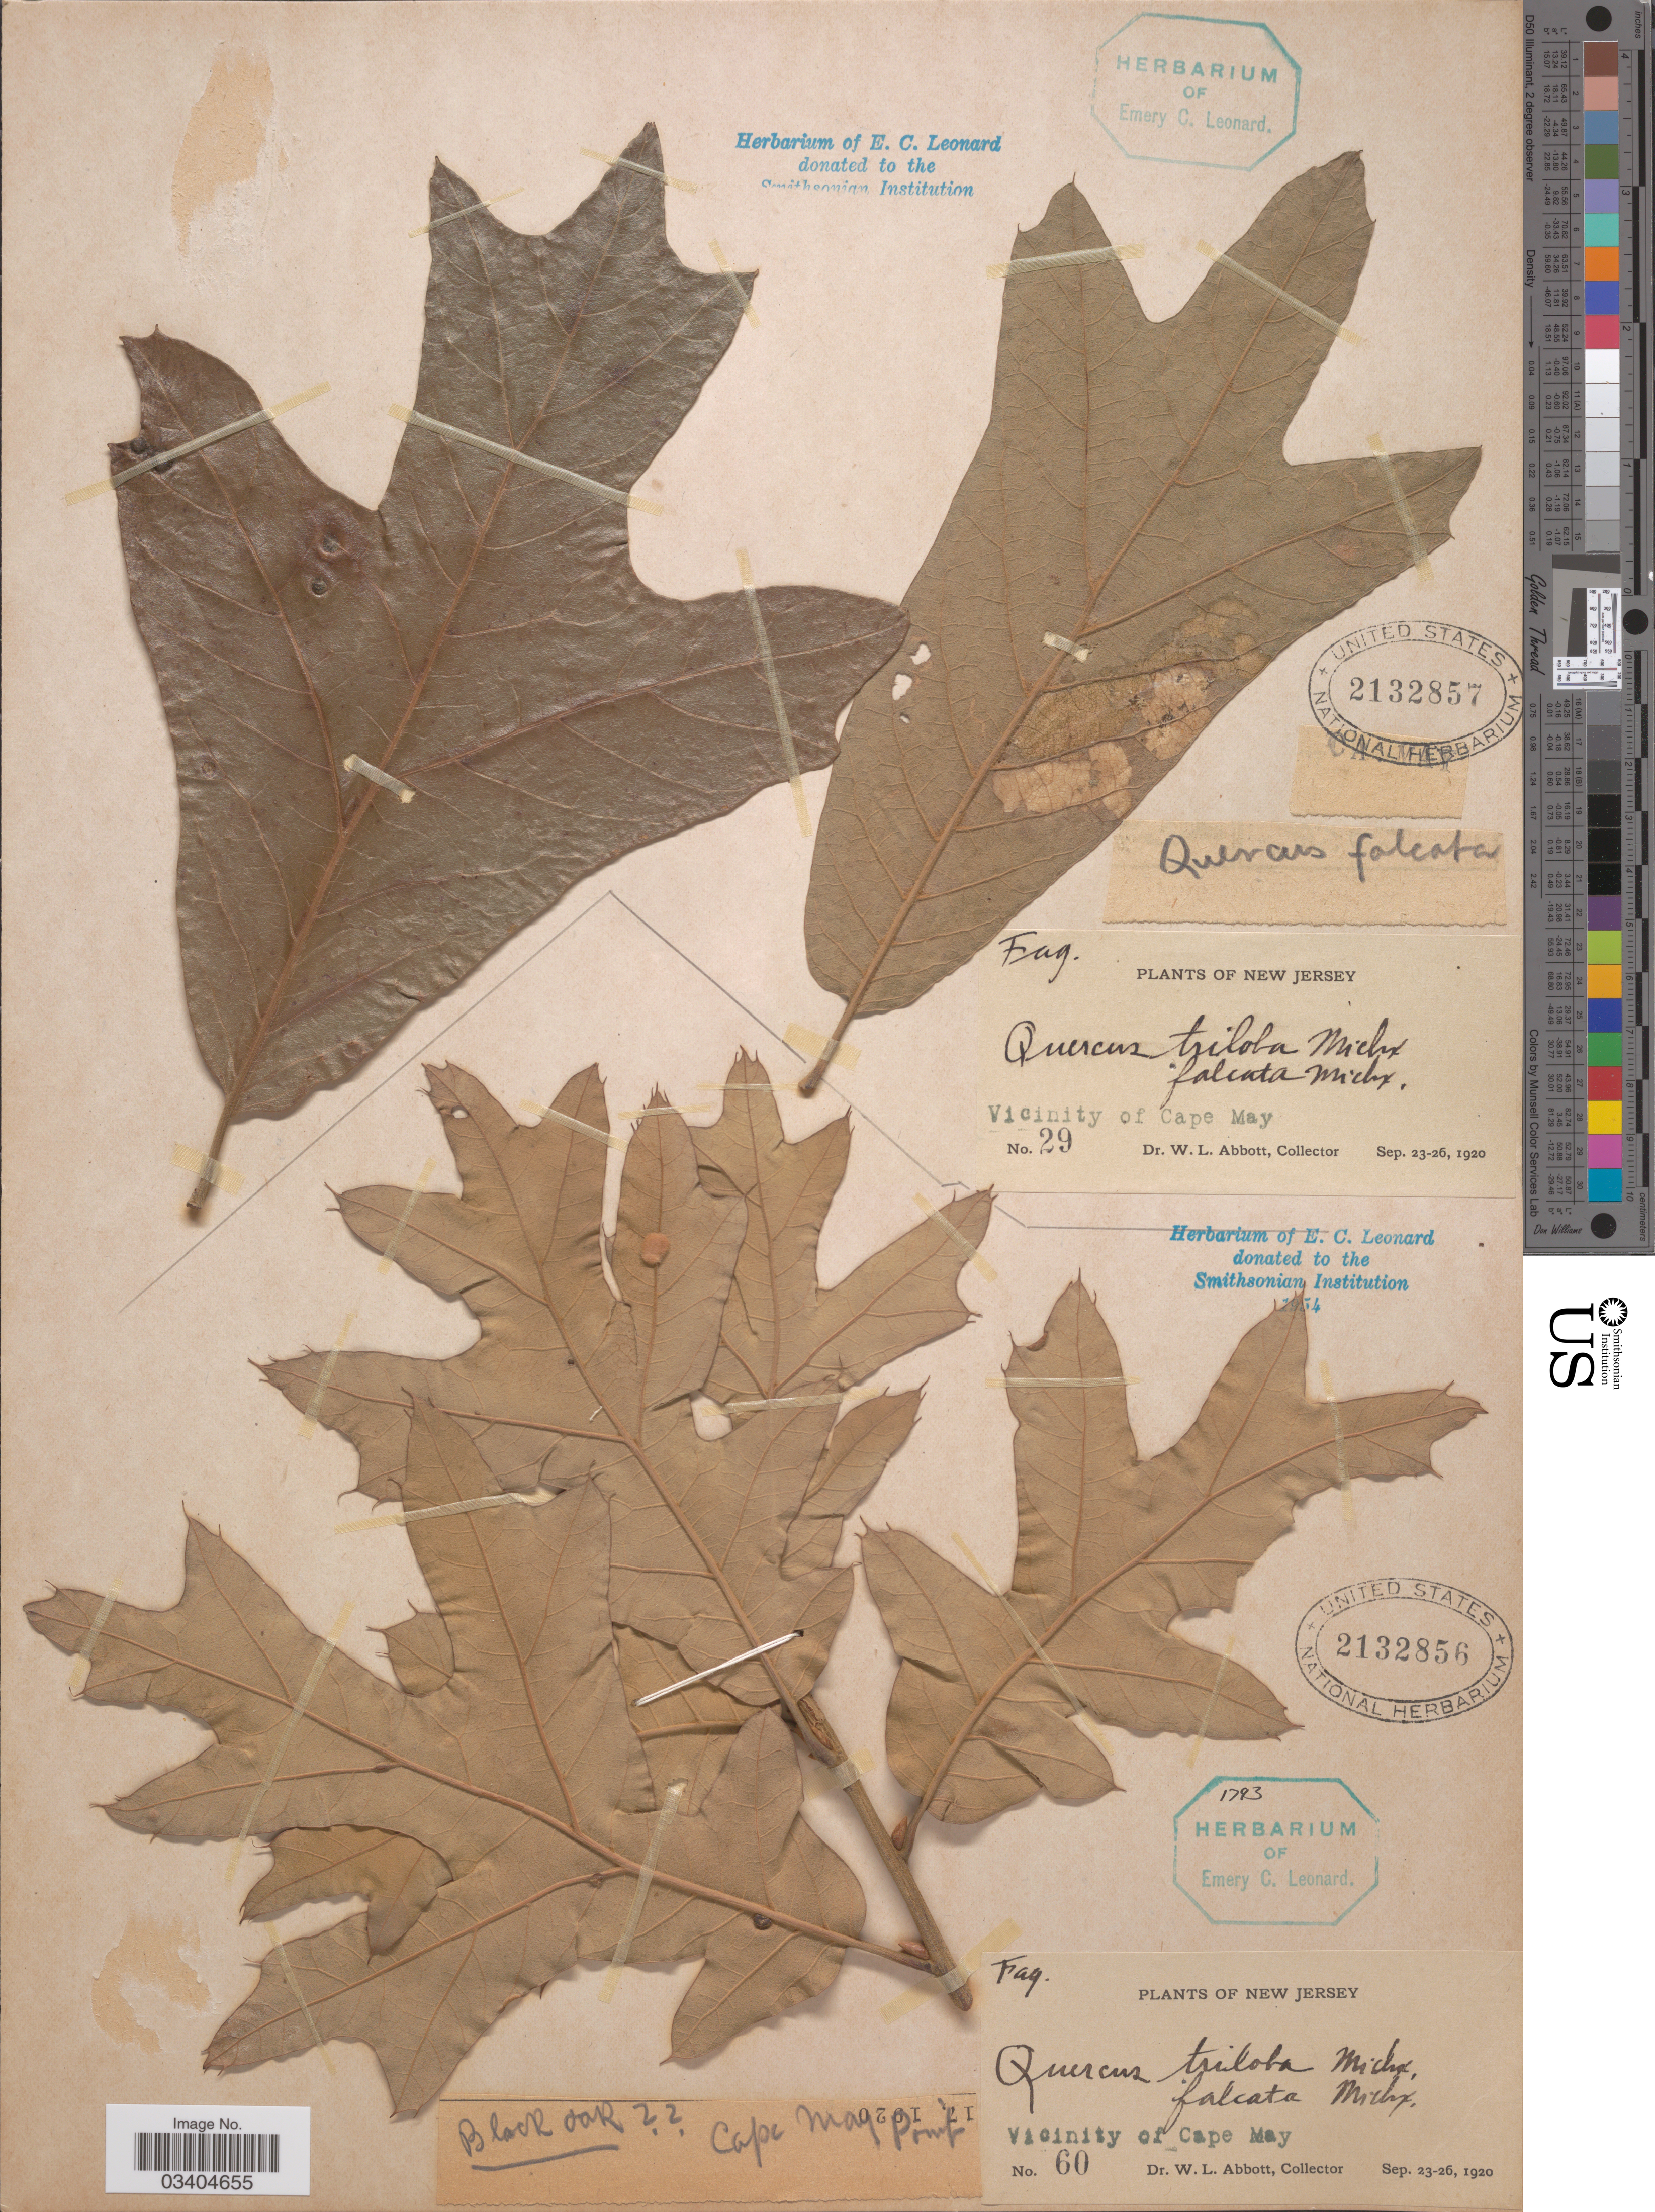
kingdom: Plantae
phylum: Tracheophyta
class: Magnoliopsida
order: Fagales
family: Fagaceae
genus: Quercus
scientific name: Quercus falcata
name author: Michx.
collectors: W. L. Abbott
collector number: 29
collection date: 1920-09-23/1920-09-26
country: United States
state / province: New Jersey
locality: Vicinity of Cape May.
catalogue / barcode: US 2132857-2